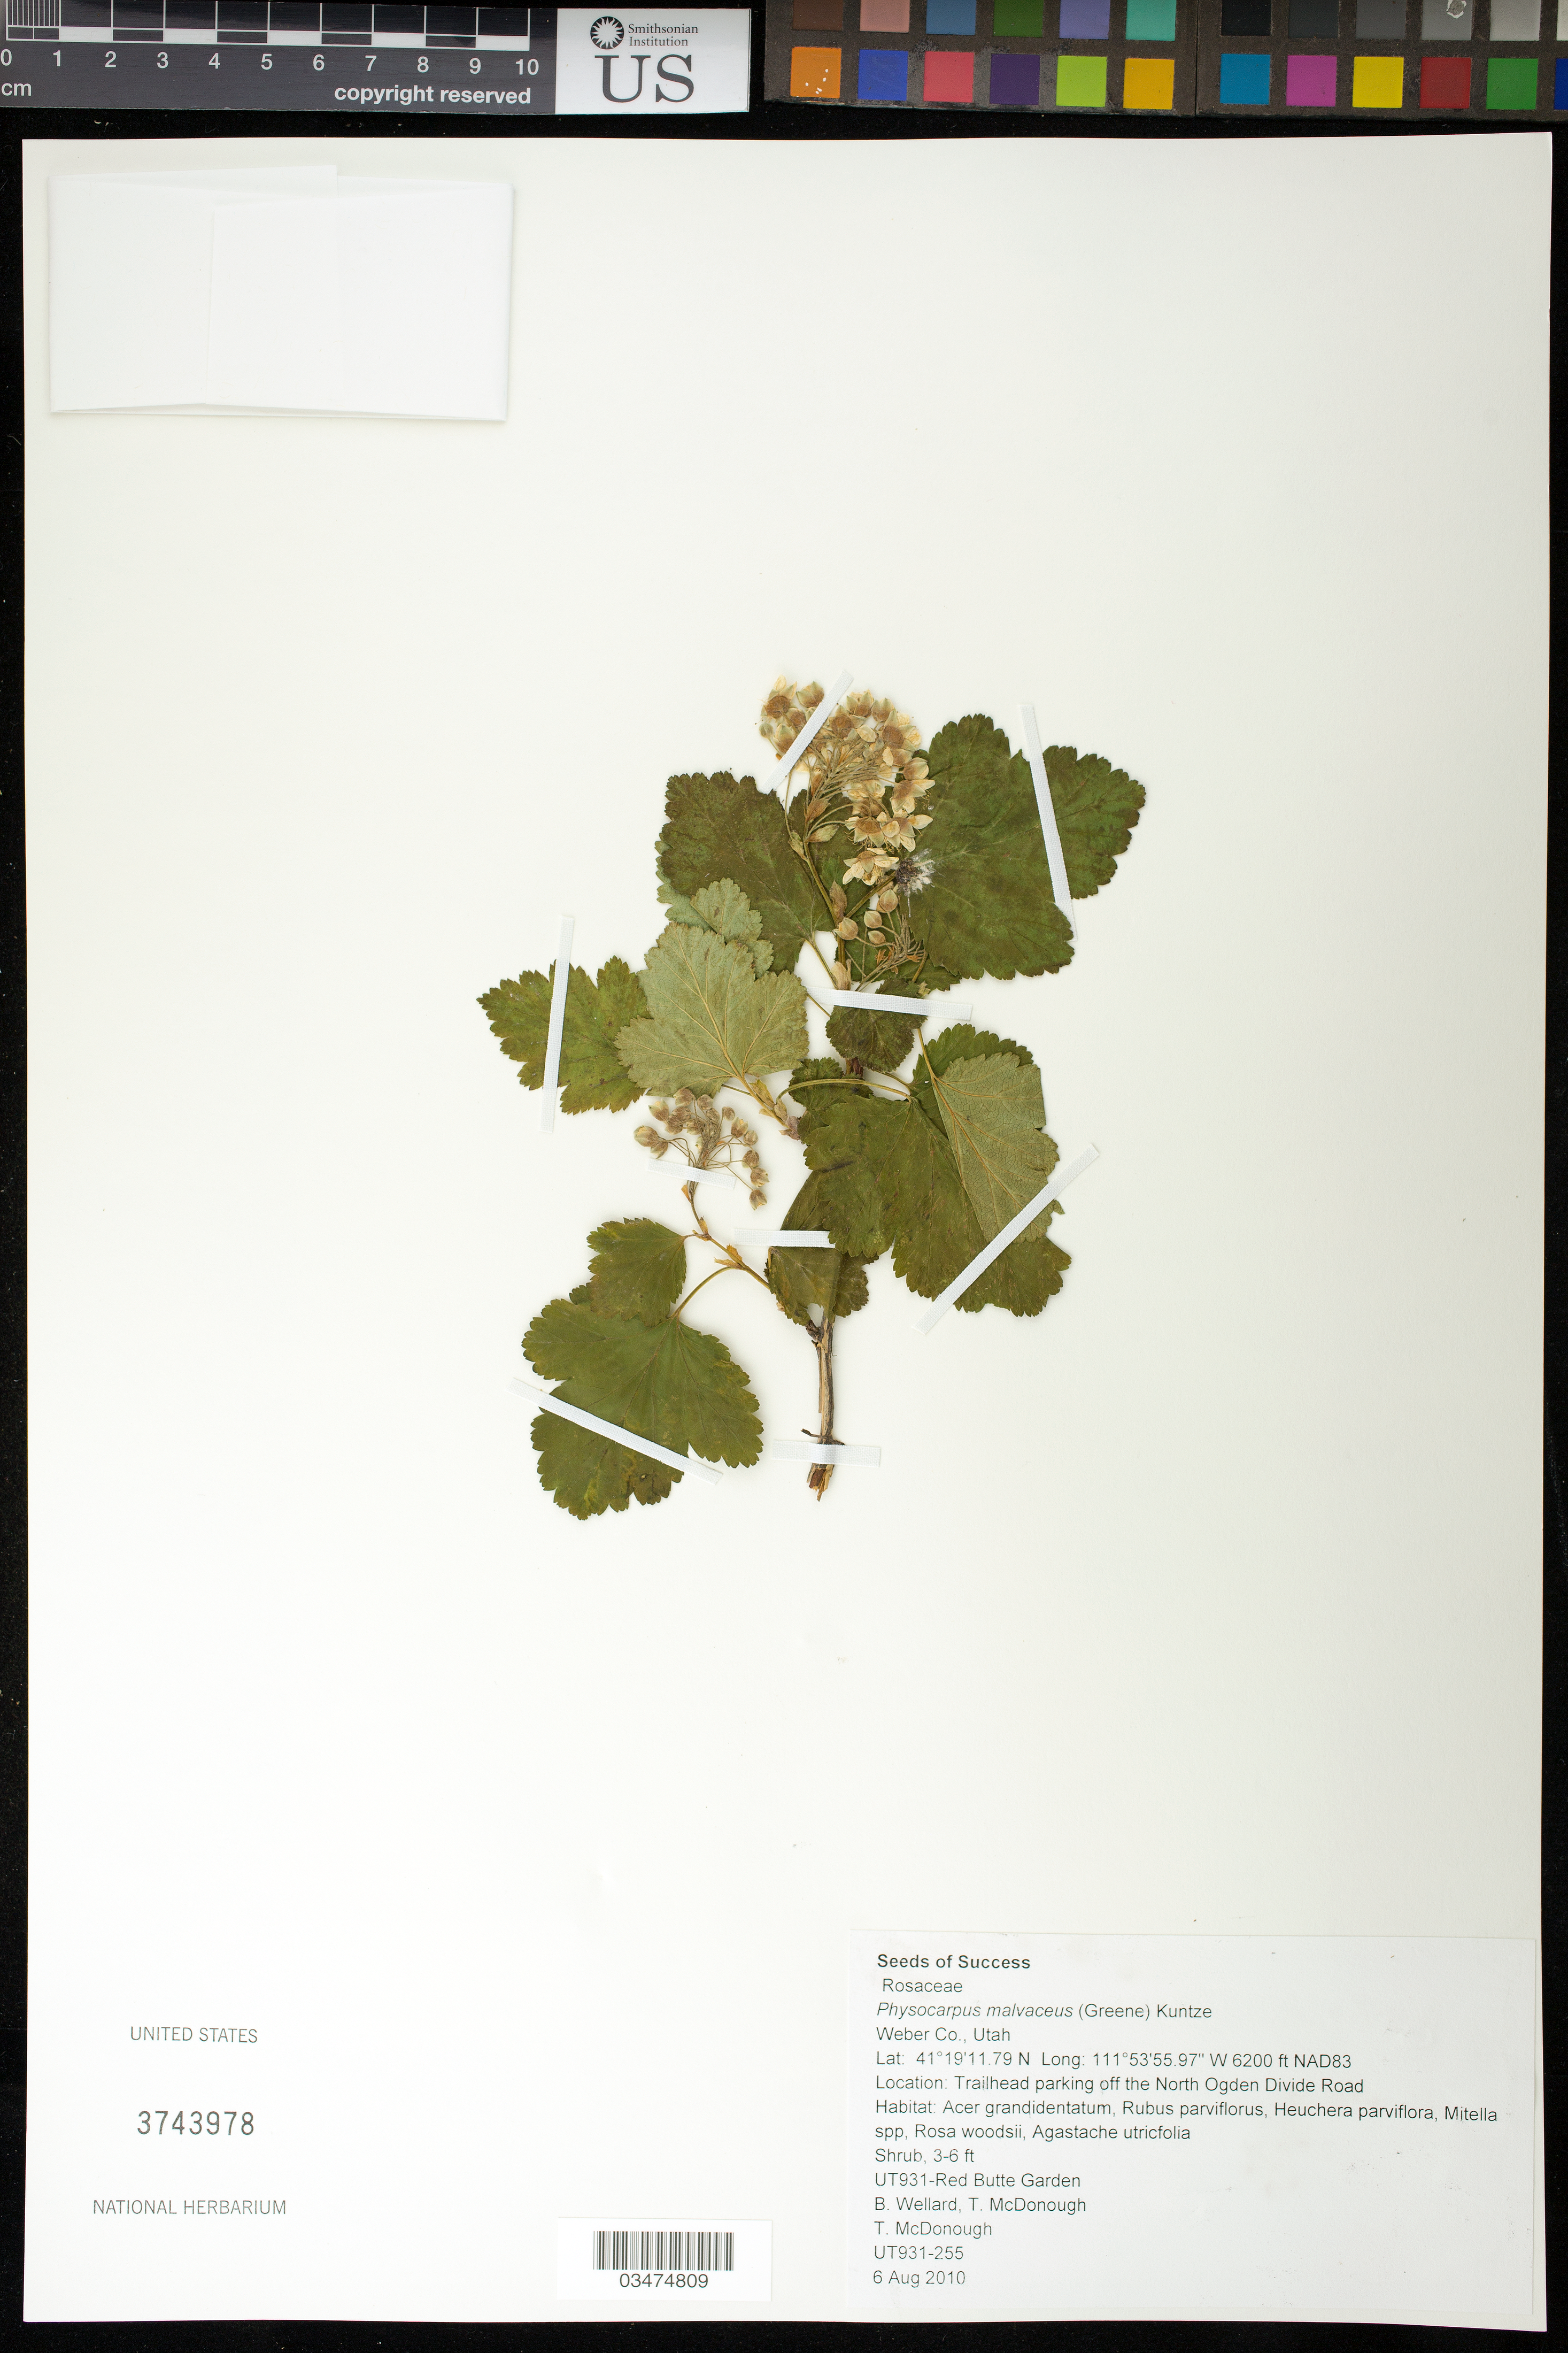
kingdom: Plantae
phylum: Tracheophyta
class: Magnoliopsida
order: Rosales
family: Rosaceae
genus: Physocarpus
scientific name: Physocarpus malvaceus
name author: (Greene) Kuntze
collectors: B. Wellard & T. McDonough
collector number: UT931-255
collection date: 2010-08-06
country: United States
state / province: Utah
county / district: Weber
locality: Trailhead parking off the North Ogden Divide Road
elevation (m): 1890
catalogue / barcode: US 3743978